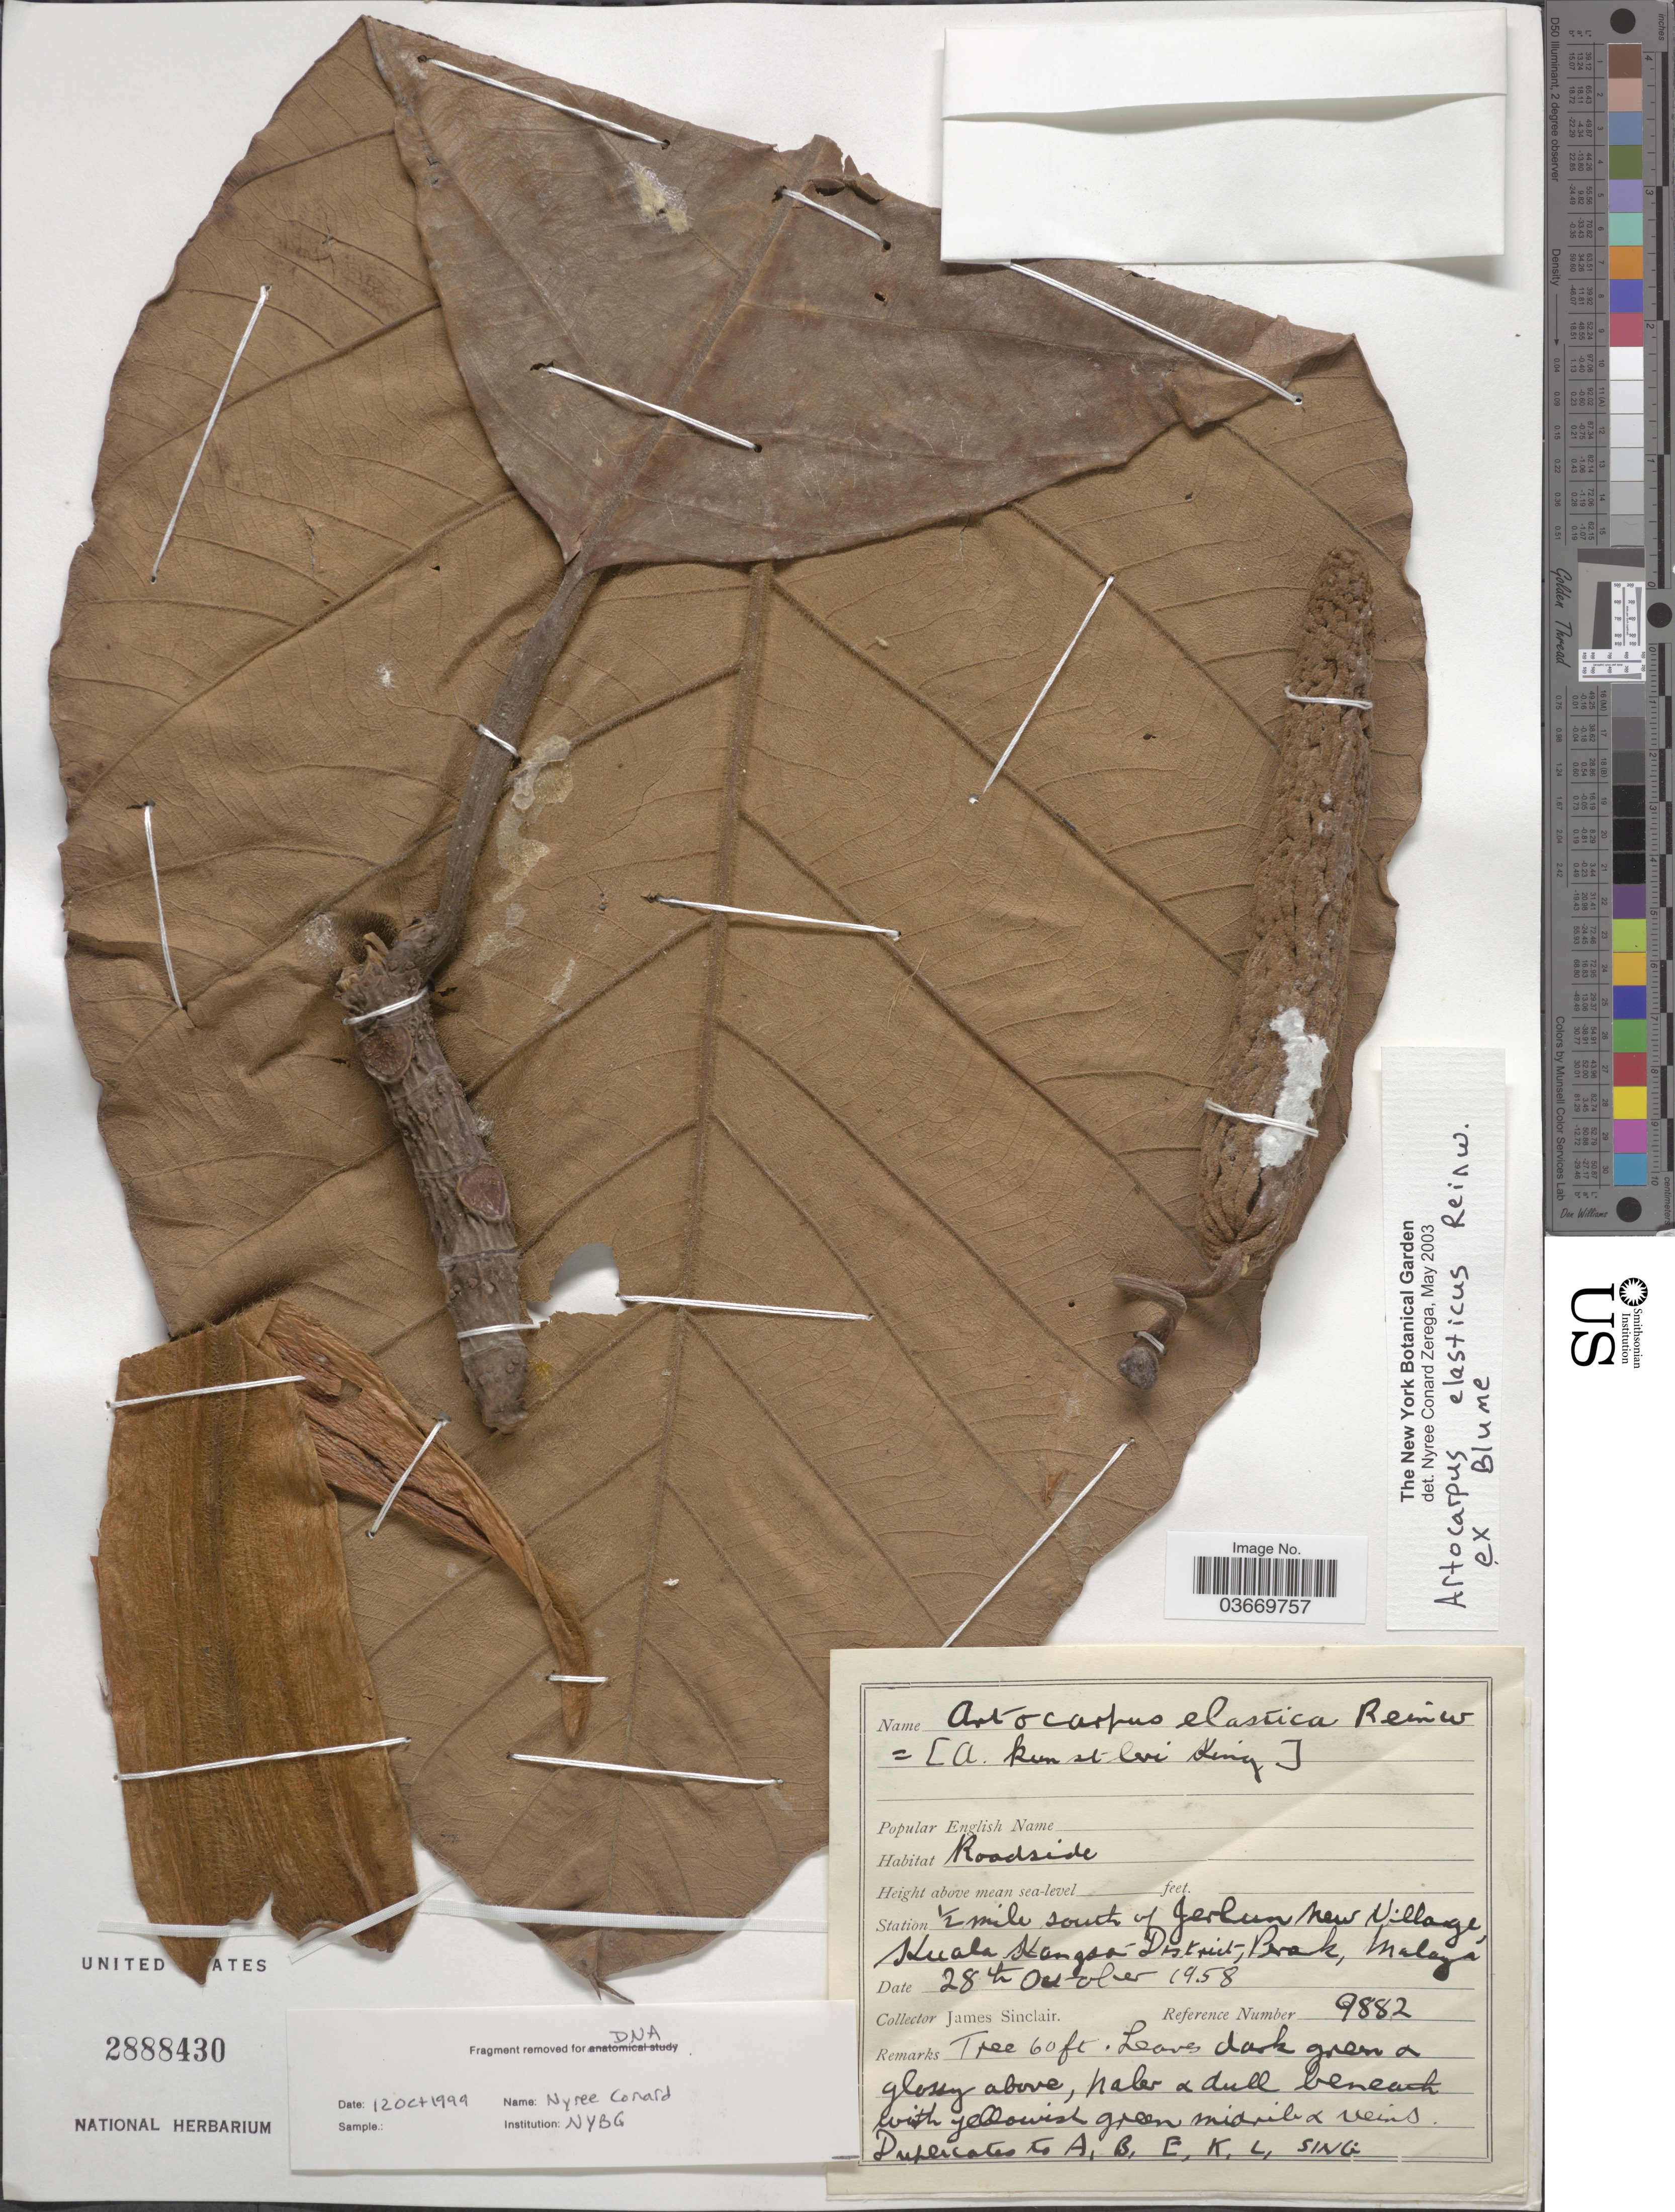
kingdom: Plantae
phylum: Tracheophyta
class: Magnoliopsida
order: Rosales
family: Moraceae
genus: Artocarpus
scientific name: Artocarpus elasticus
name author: Reinw. ex Blume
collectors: J. Sinclair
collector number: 9882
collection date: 1958-10-28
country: Malaysia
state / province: Perak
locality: Station ½ mile south of Jerlum New Village, Kuala Kangsa District, Malaya.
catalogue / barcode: US 2888430